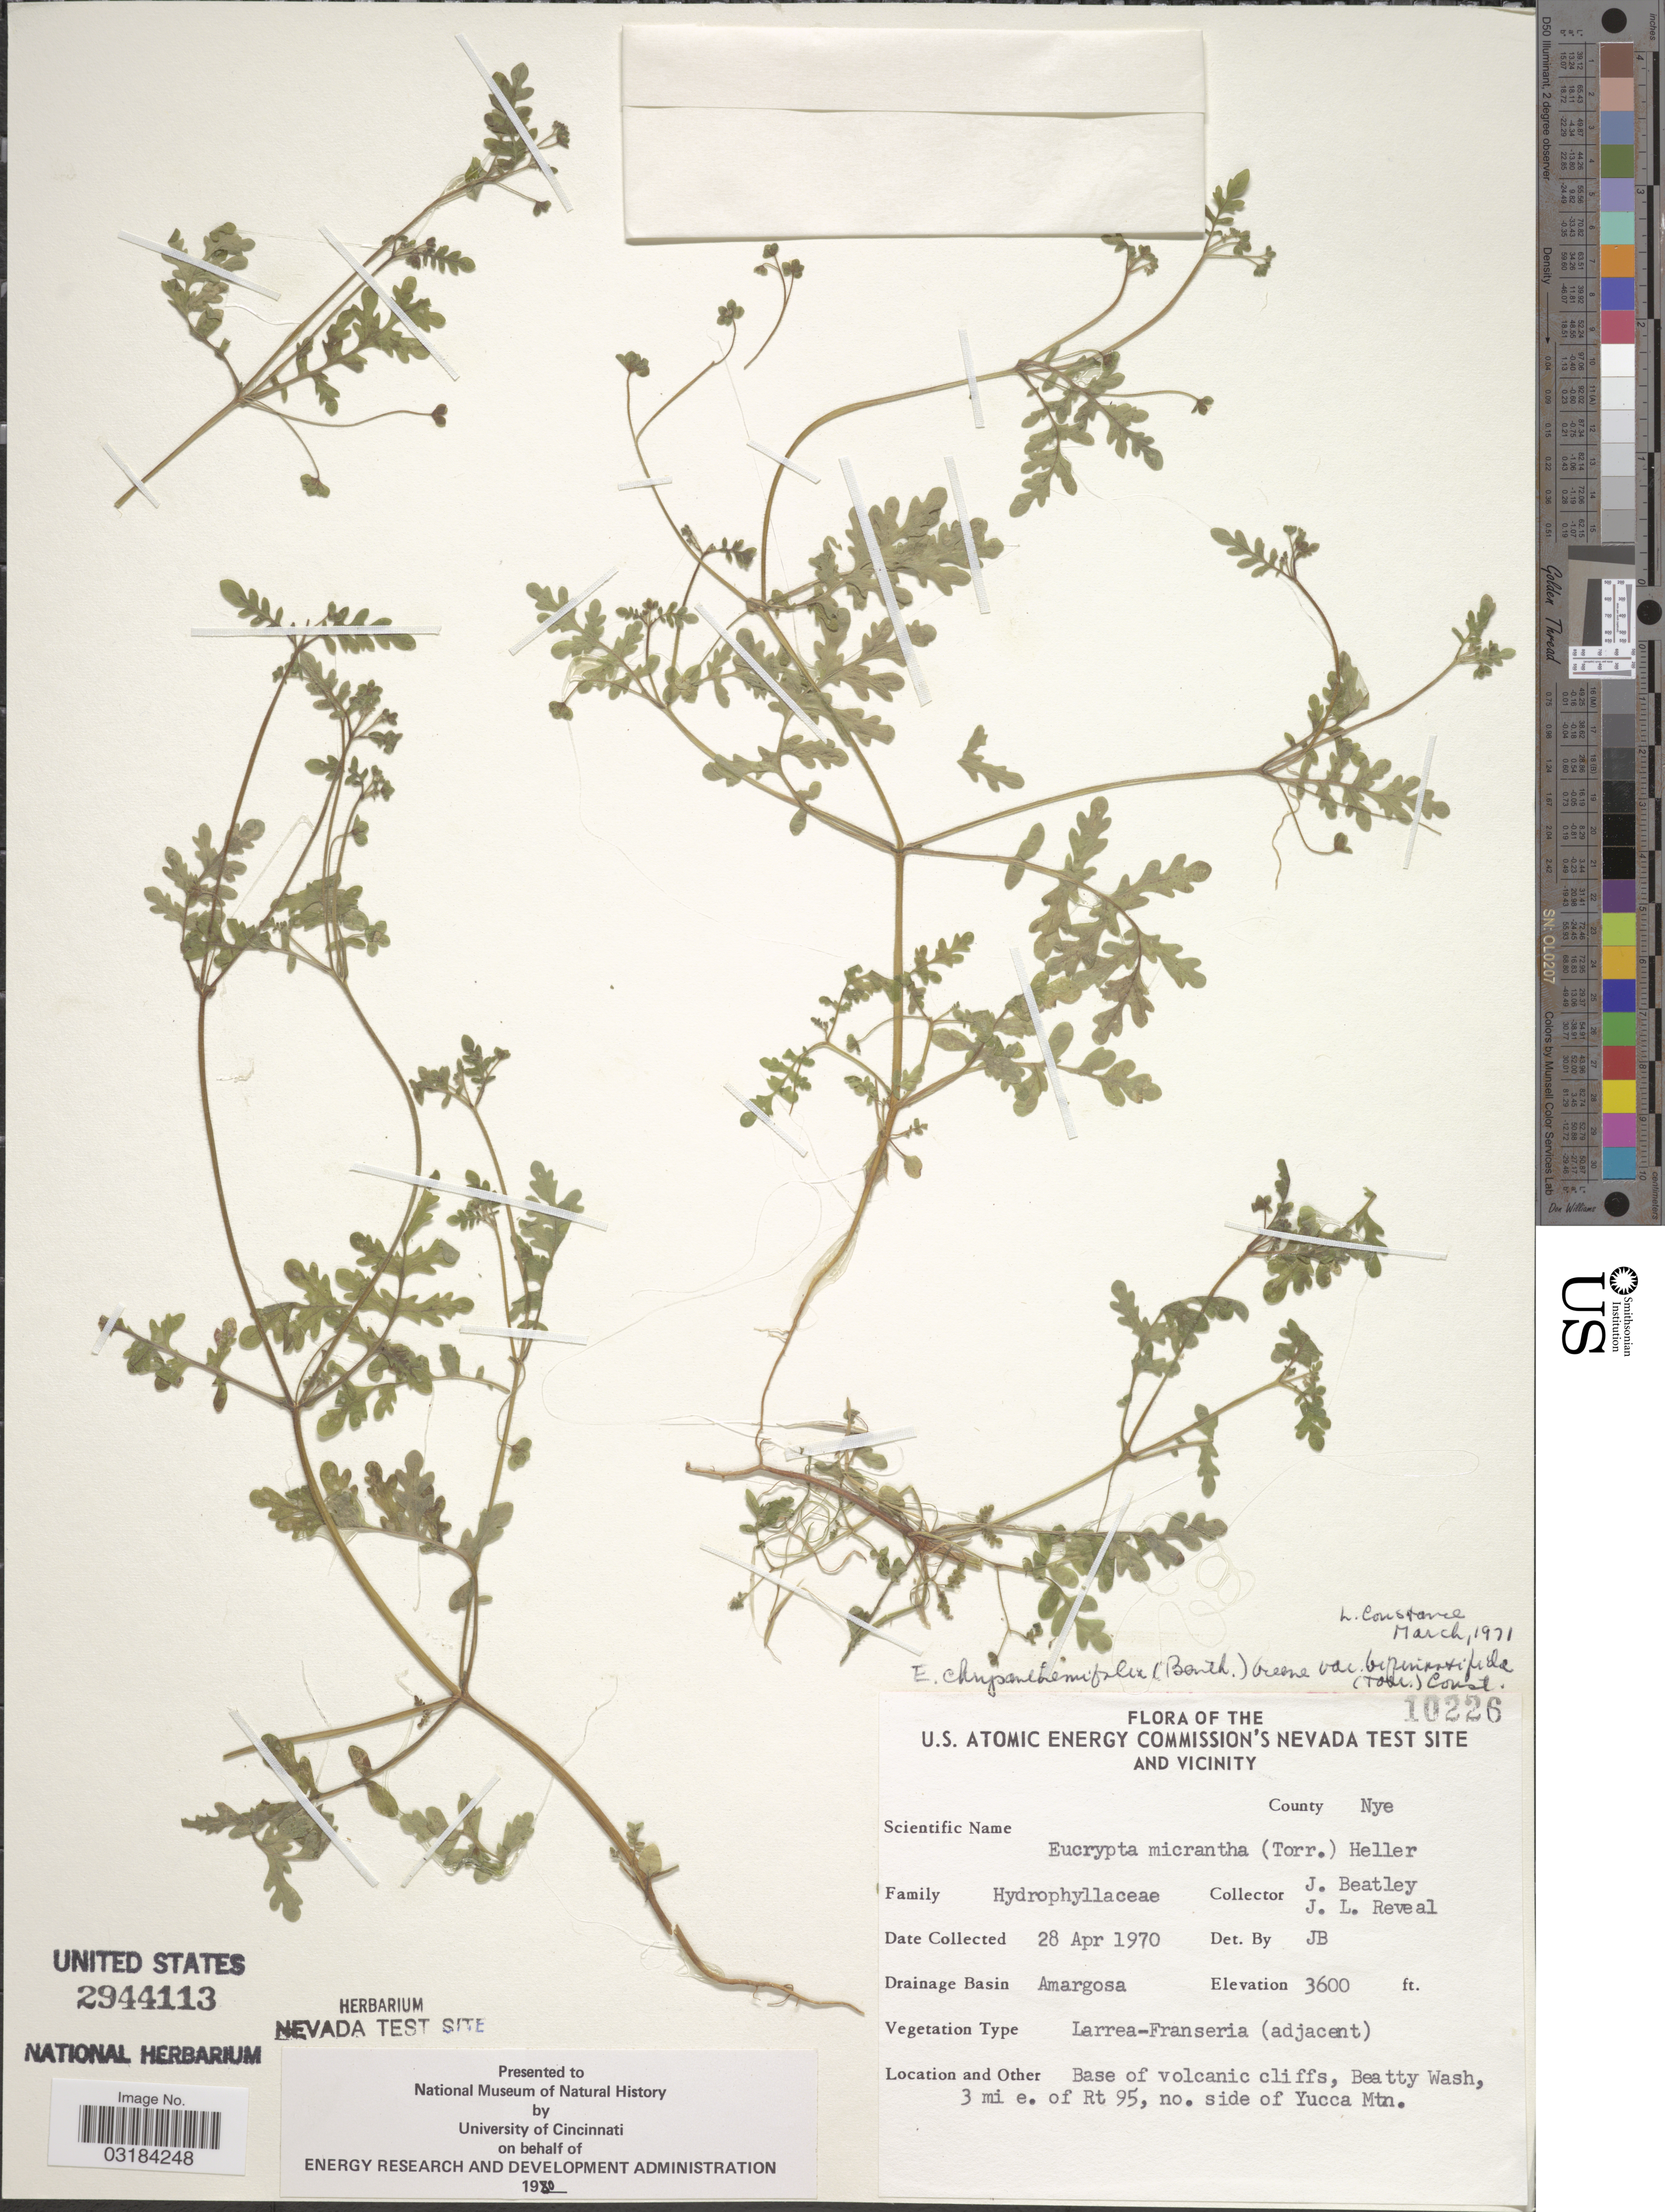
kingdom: Plantae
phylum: Tracheophyta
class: Magnoliopsida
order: Boraginales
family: Hydrophyllaceae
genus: Eucrypta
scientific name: Eucrypta micrantha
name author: (Torr.) A. Heller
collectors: J. C. Beatley & J. L. Reveal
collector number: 10226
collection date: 1970-04-28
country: United States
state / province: Nevada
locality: U.S. Atomic Energy Commission's Nevada Test Site and Vicinity. County Nye. Drainage Basin Amargosa. Base of volcanic cliffs, Beatty Wash, 3 mi e. of Rt 95, no. side of Yucca Mtn.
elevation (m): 1097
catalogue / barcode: US 2944113